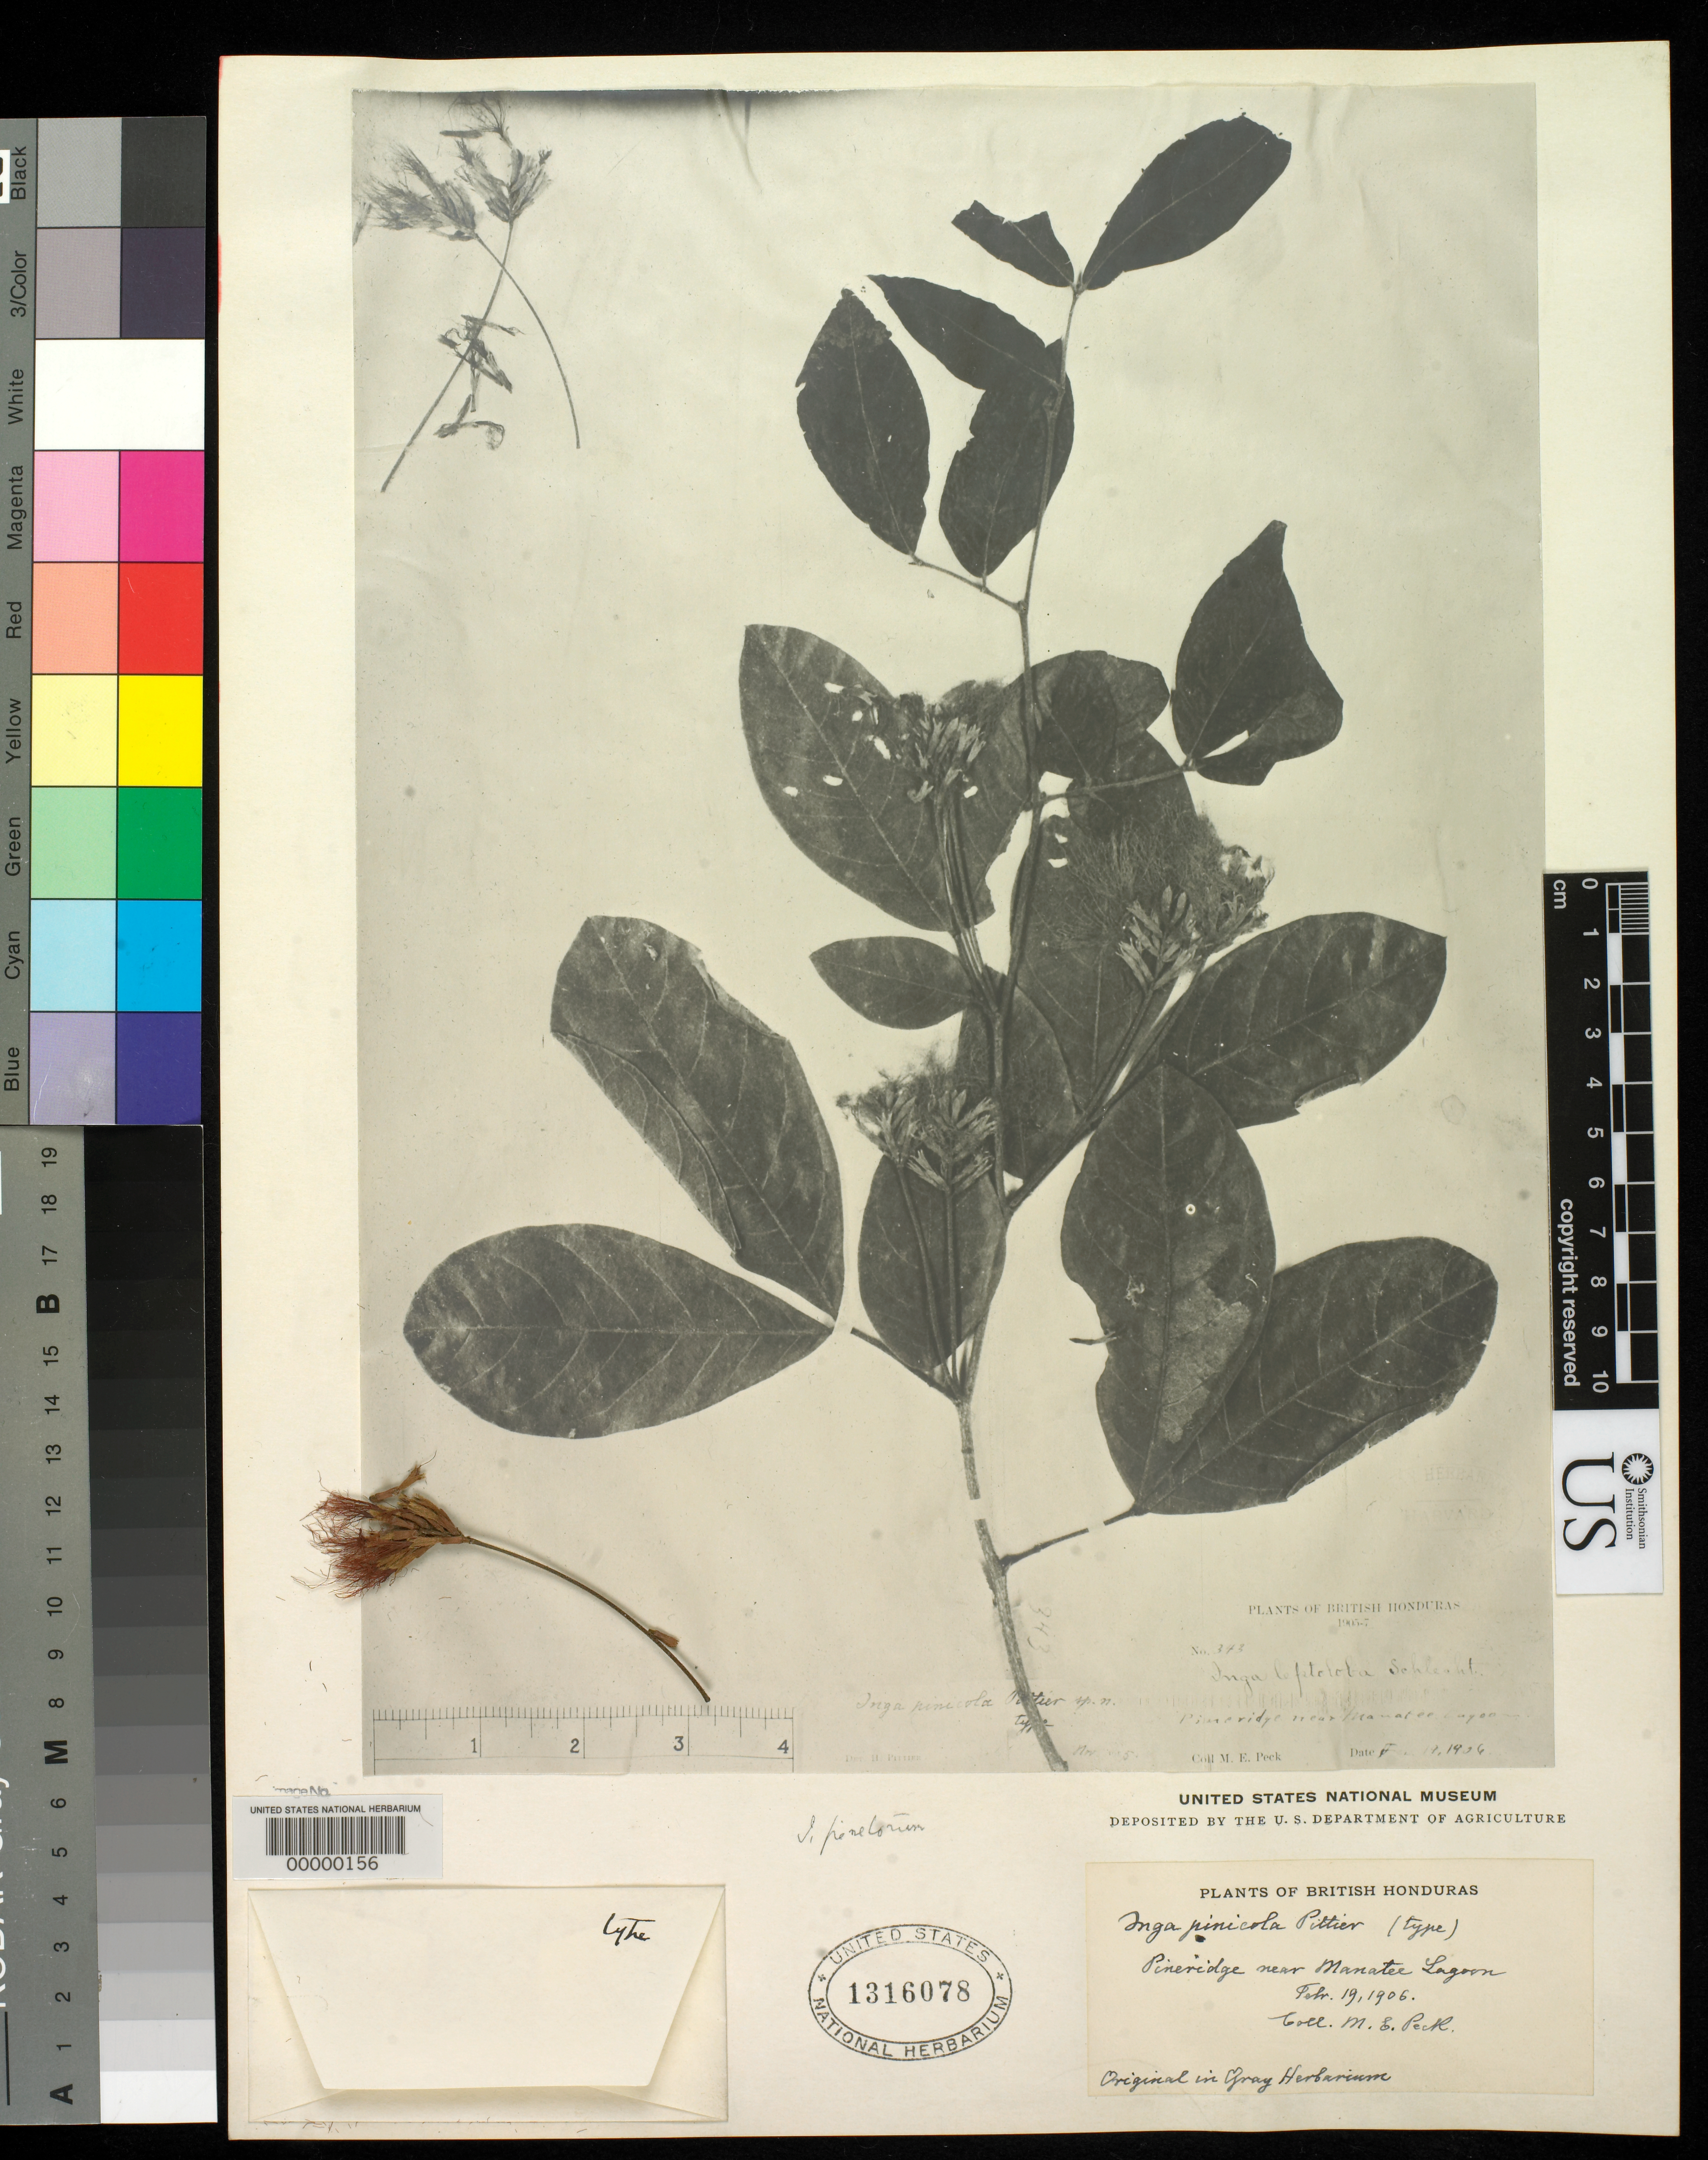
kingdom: Plantae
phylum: Tracheophyta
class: Magnoliopsida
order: Fabales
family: Fabaceae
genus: Inga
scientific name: Inga pinetorum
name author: Pittier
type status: Isotype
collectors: M. E. Peck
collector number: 343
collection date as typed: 19 Feb 1906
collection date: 1906-02-19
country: Belize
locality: Pine ridge, near Manate Lagoon.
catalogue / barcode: US 1316078